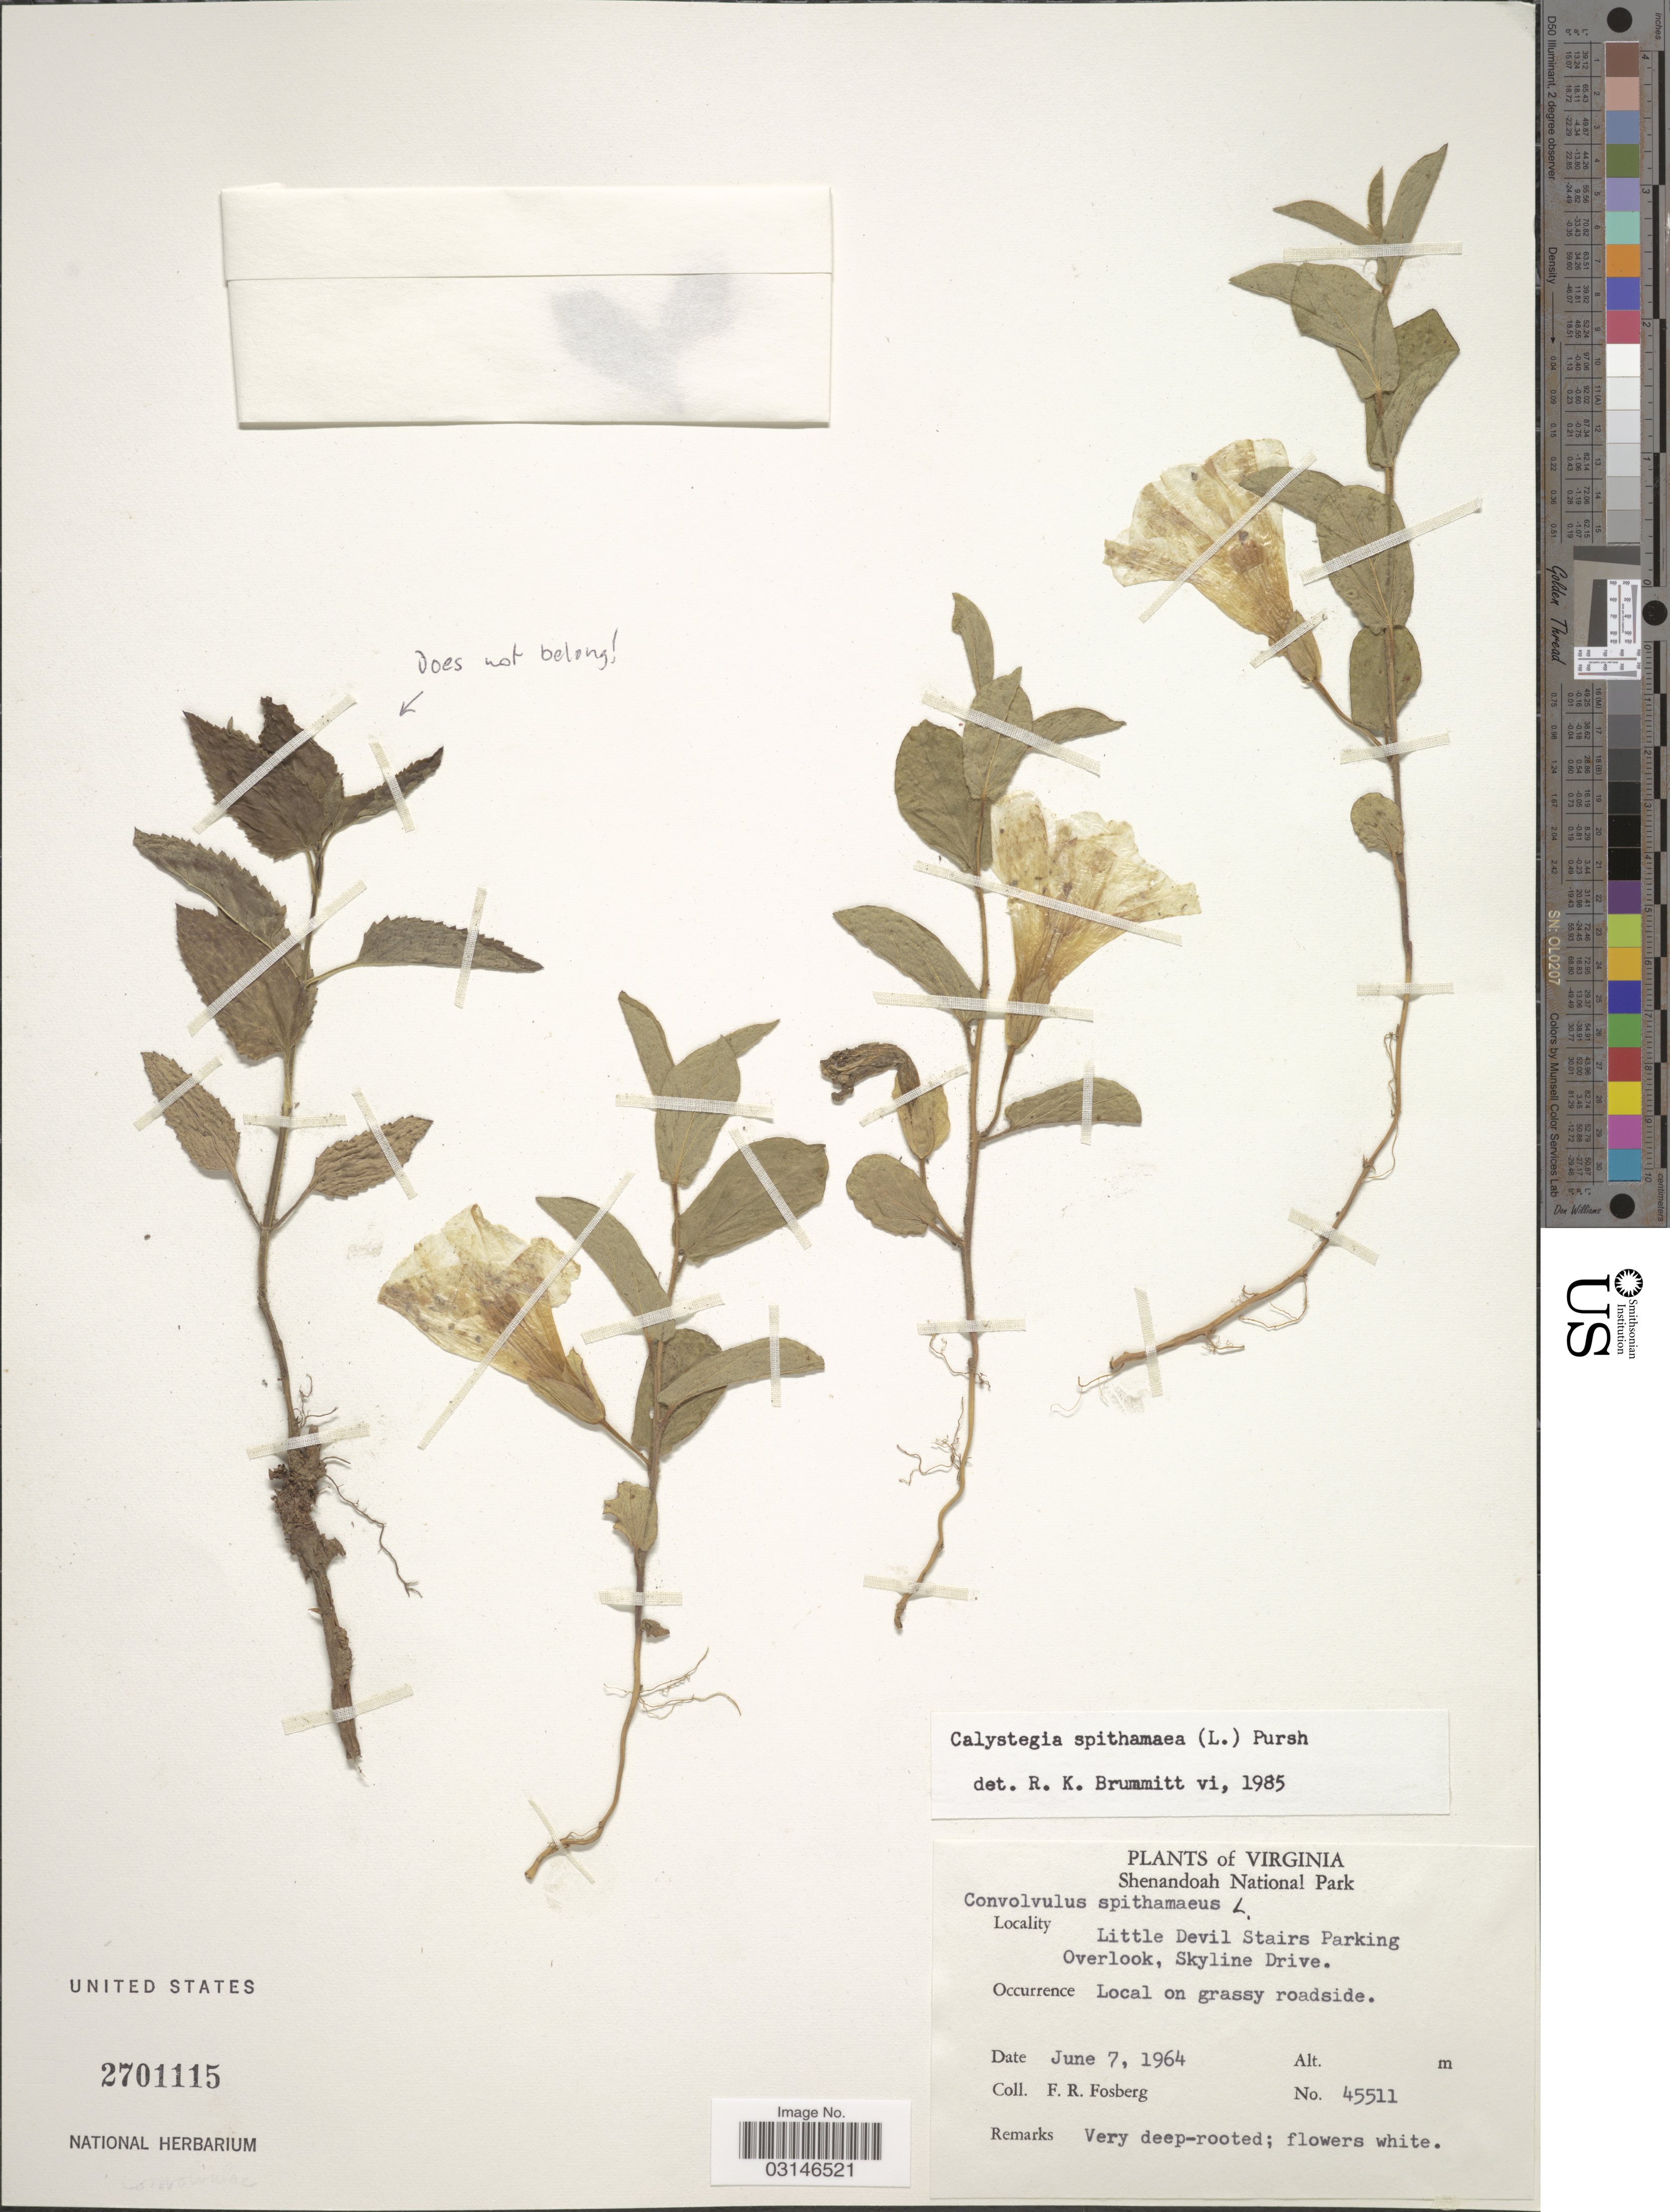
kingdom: Plantae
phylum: Tracheophyta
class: Magnoliopsida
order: Solanales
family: Convolvulaceae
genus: Calystegia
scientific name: Calystegia spithamaea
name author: (L.) Pursh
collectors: F. R. Fosberg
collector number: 45511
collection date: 1964-06-07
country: United States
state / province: Virginia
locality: Shenandoah National Park, Little Devil Stairs Parking Overlook, Skyline Drive.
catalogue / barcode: US 2701115